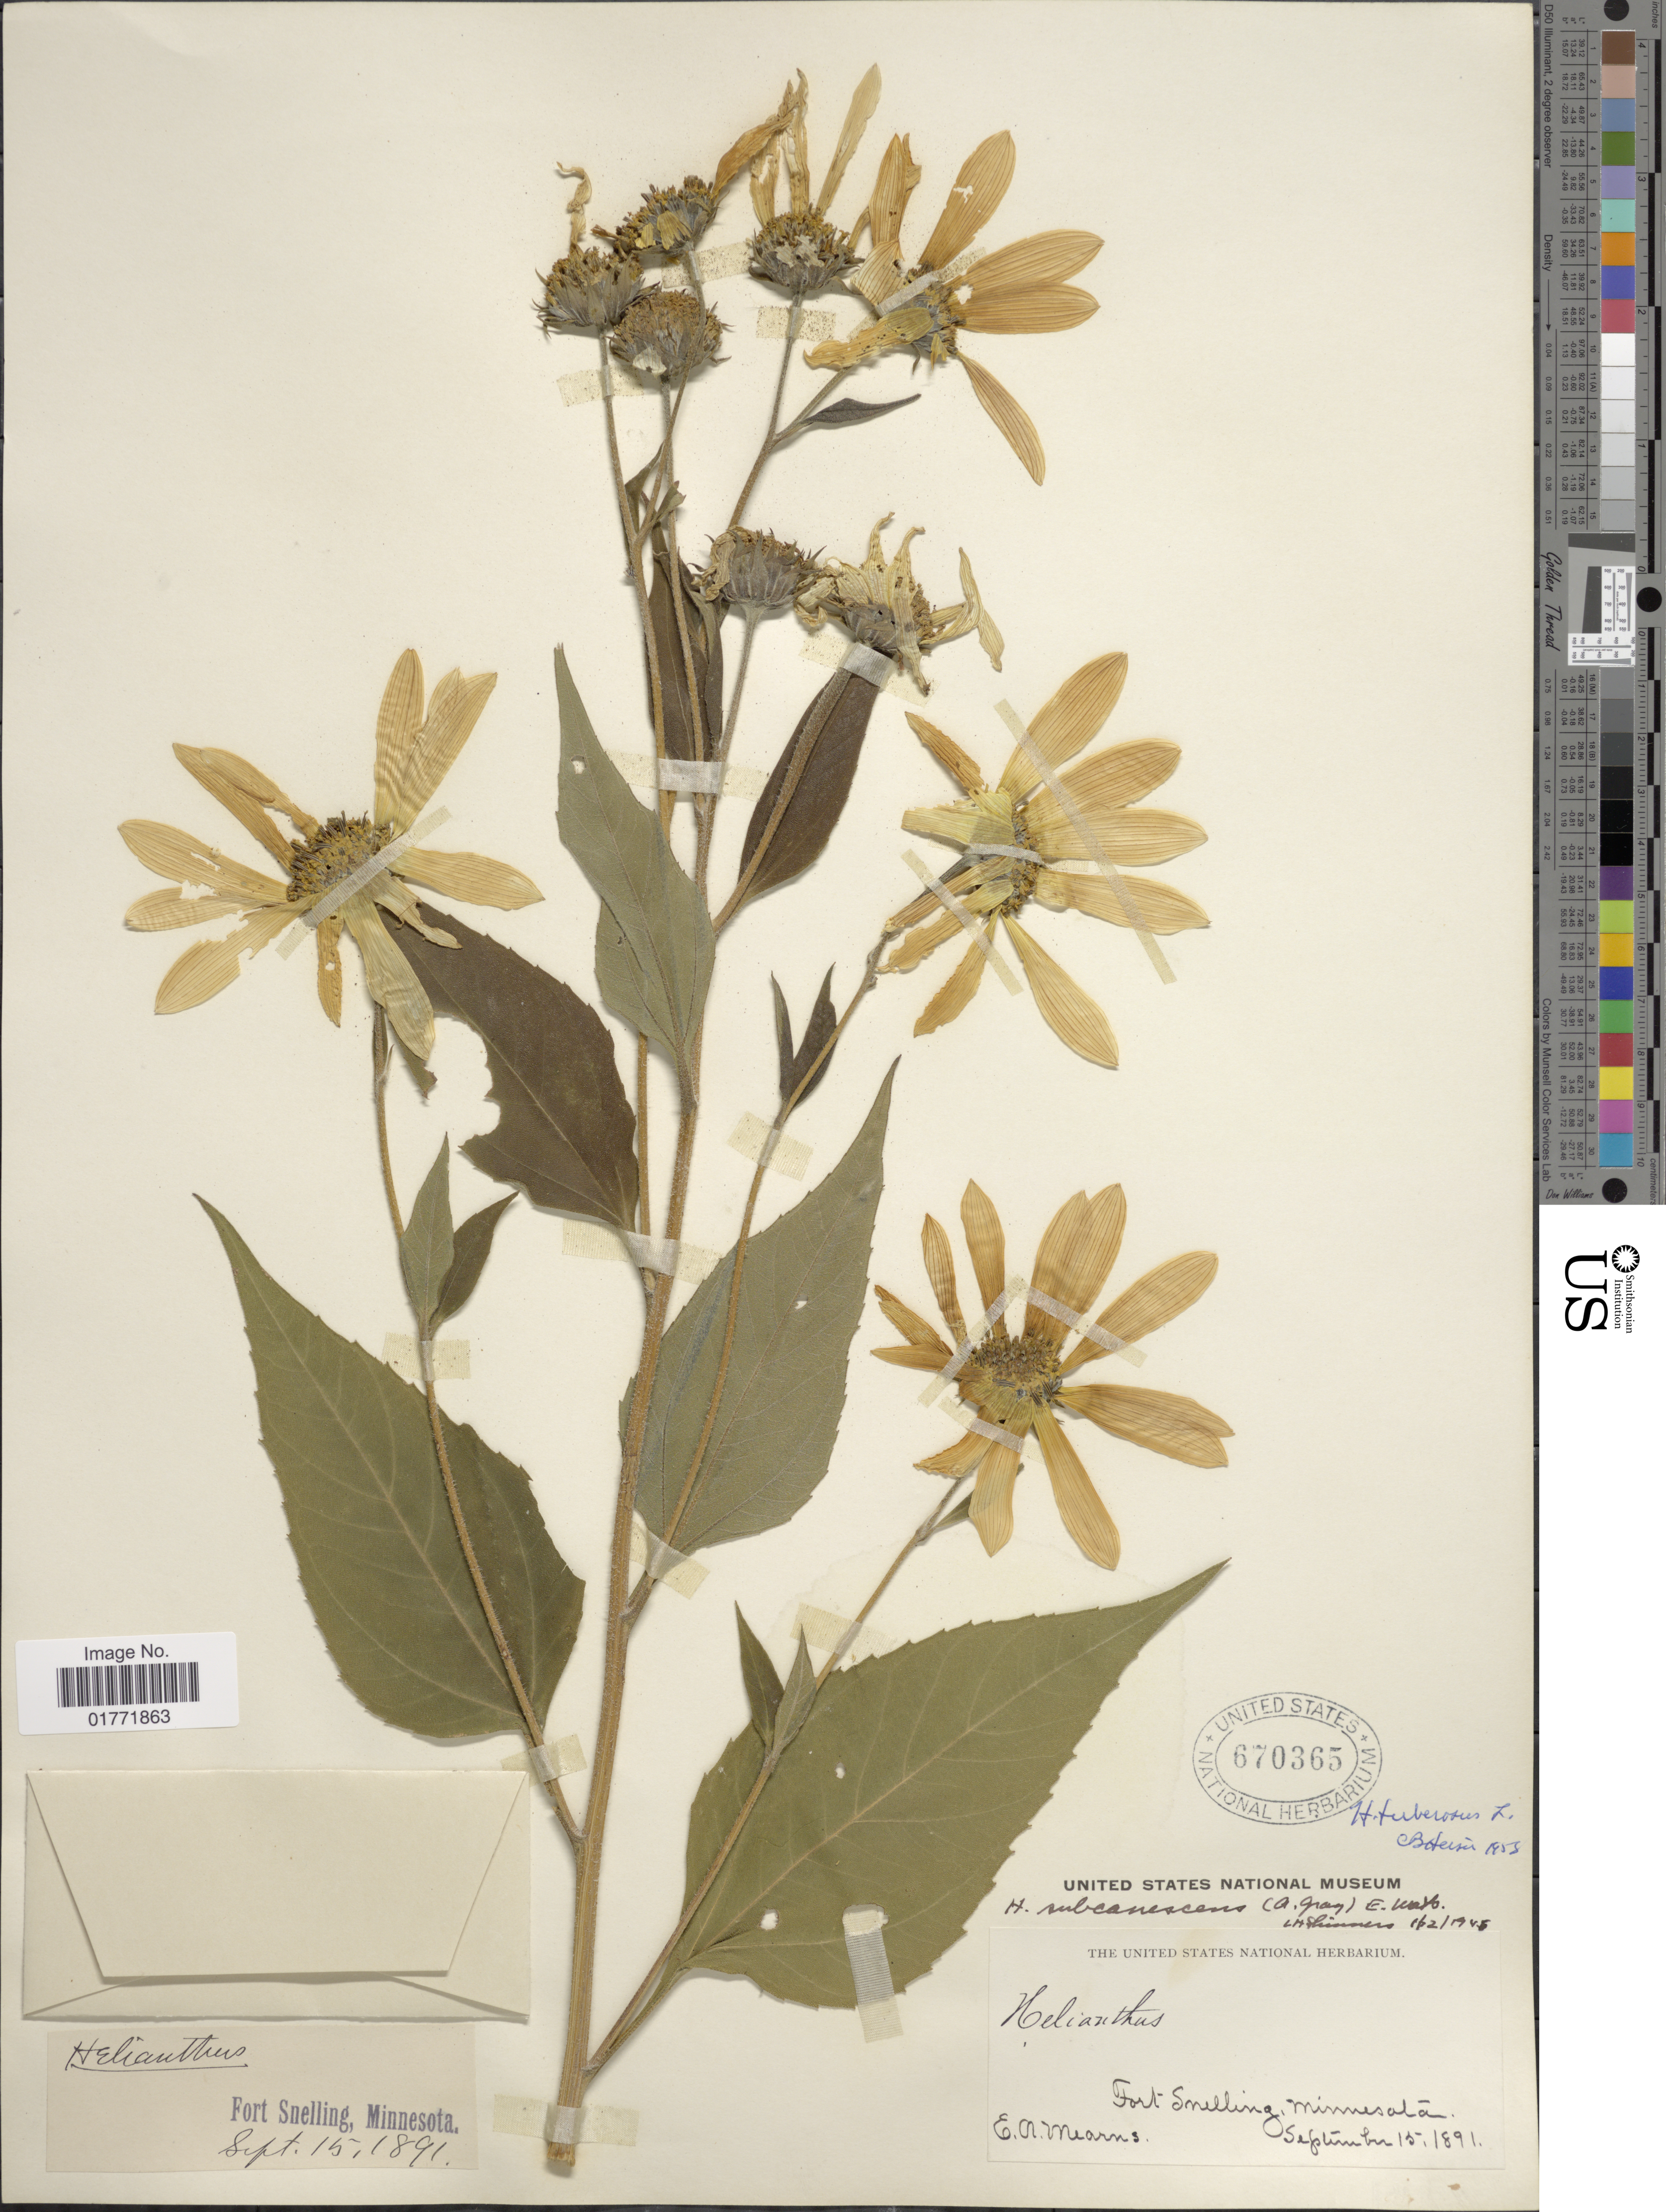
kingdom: Plantae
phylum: Tracheophyta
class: Magnoliopsida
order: Asterales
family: Asteraceae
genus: Helianthus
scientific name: Helianthus subcanescens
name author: (A. Gray) E. Watson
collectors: E. A. Mearns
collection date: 1891-09-15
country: United States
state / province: Minnesota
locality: Fort Snellling, Minnesota.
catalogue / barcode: US 670365